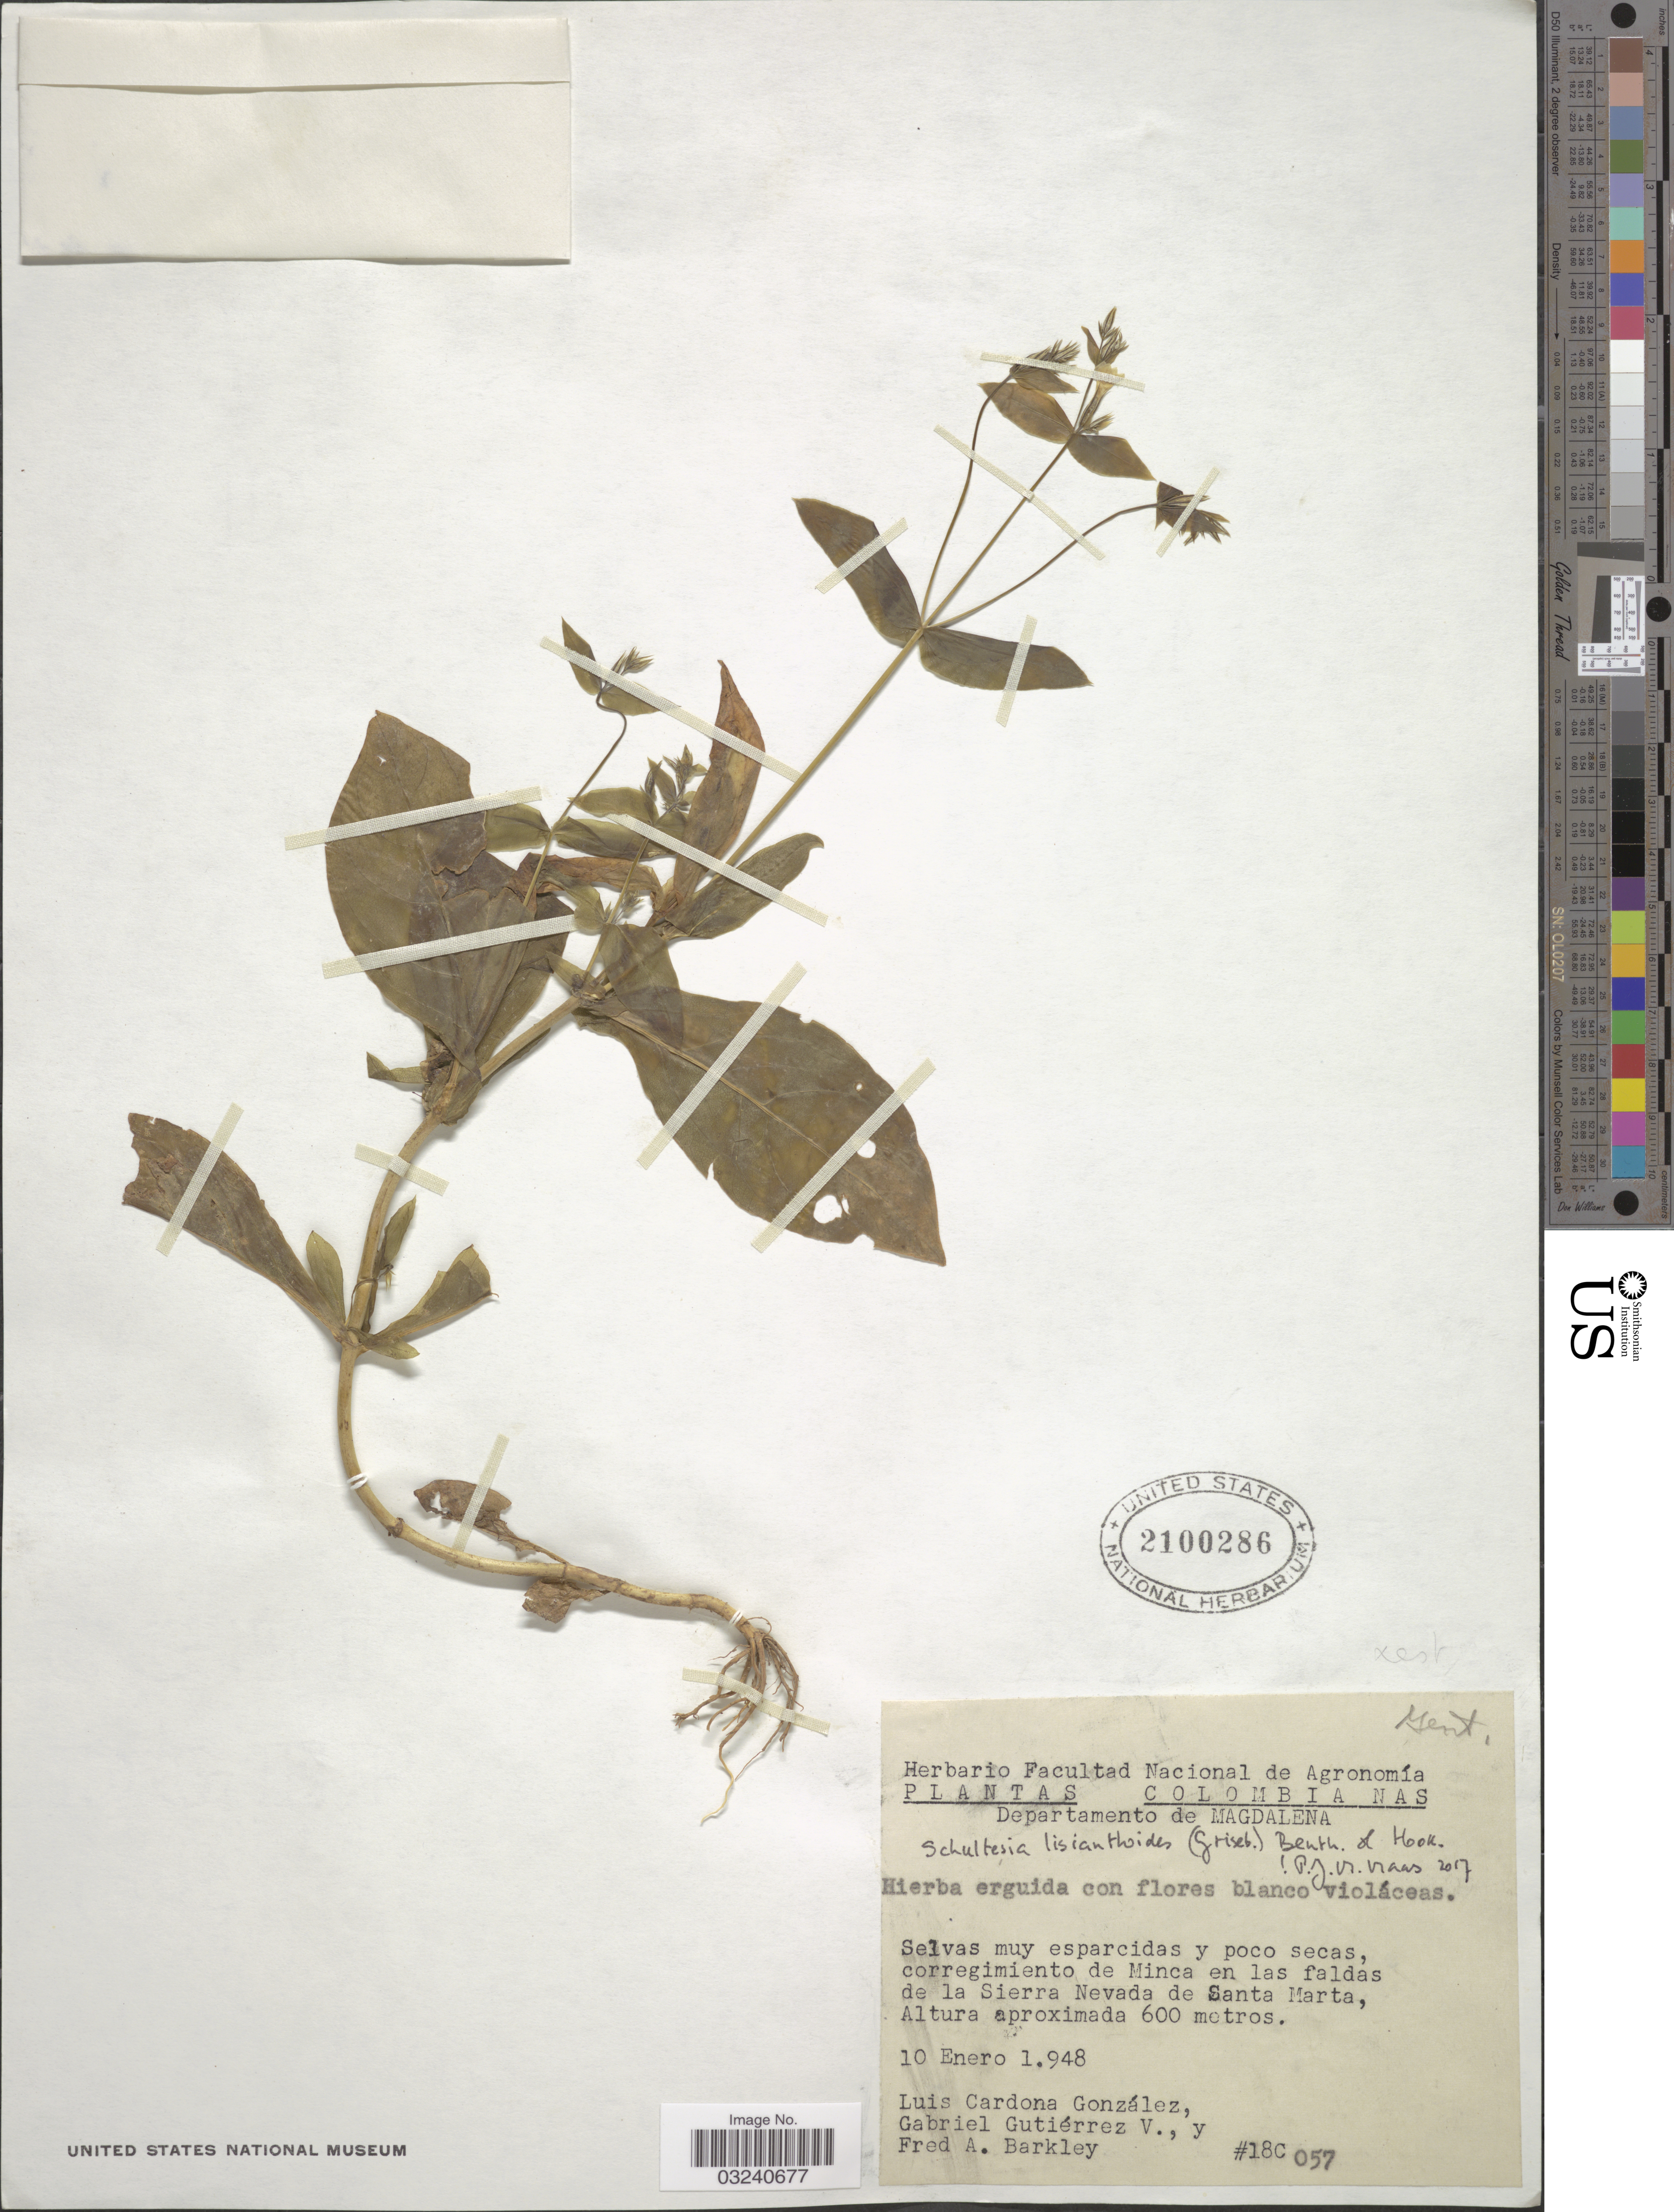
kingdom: Plantae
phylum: Tracheophyta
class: Magnoliopsida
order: Gentianales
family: Gentianaceae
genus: Schultesia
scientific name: Schultesia lisianthoides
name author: (Griseb.) Benth. & Hook. f. ex Hemsl.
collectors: L. Cardona Gonzalez, G. Gutiérrez V. & F. A. Barkley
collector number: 18C057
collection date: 1948-01-10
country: Colombia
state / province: Magdalena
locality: Departamento de Magdalena. Corregimiento de Minca en las faldas de la Sierra Nevada de Santa Marta.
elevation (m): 600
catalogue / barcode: US 2100286